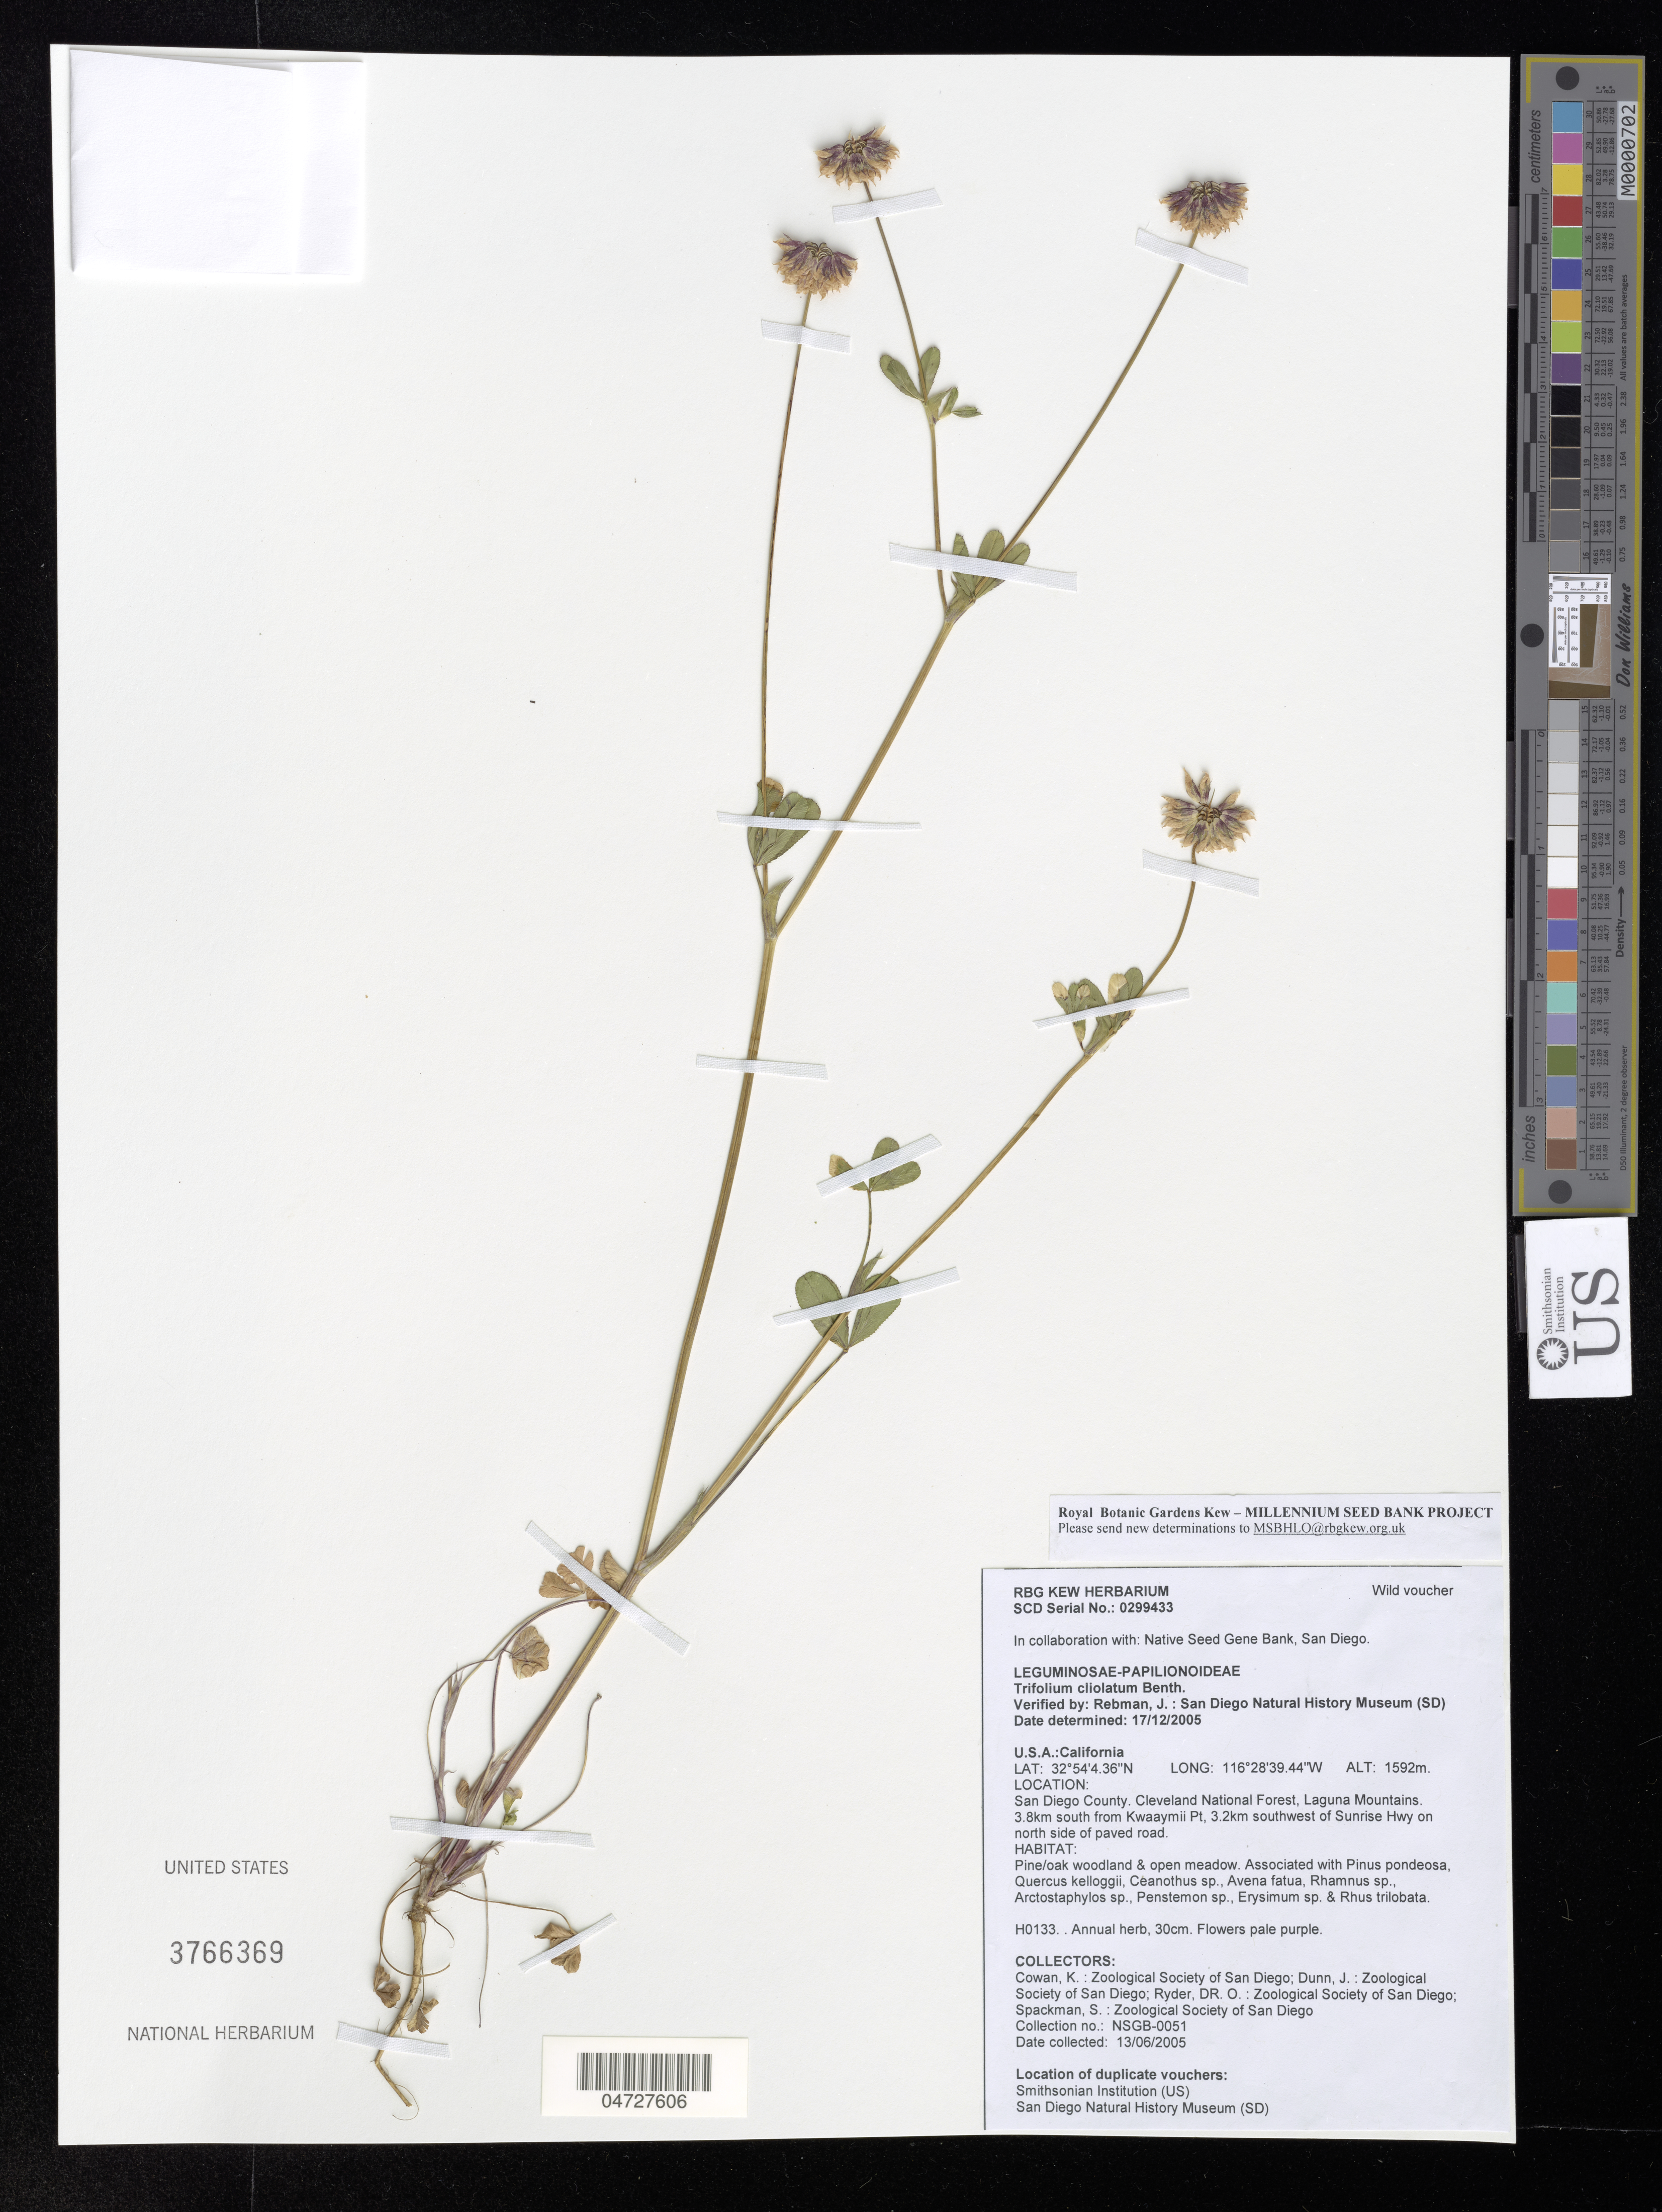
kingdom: Plantae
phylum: Tracheophyta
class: Magnoliopsida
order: Fabales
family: Fabaceae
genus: Trifolium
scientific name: Trifolium ciliolatum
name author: Benth.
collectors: K. Cowan, J. Dunn, O. Ryder & S. Spackman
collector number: NSGB-0051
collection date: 2005-06-13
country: United States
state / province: California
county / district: San Diego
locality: San Diego County. Cleveland National Forest, Laguna Mountains. 3.8km south from Kwaaymii Pt, 3.2km southwest of Sunrise Hwy on north side of paved road.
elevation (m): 1592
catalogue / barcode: US 3766369